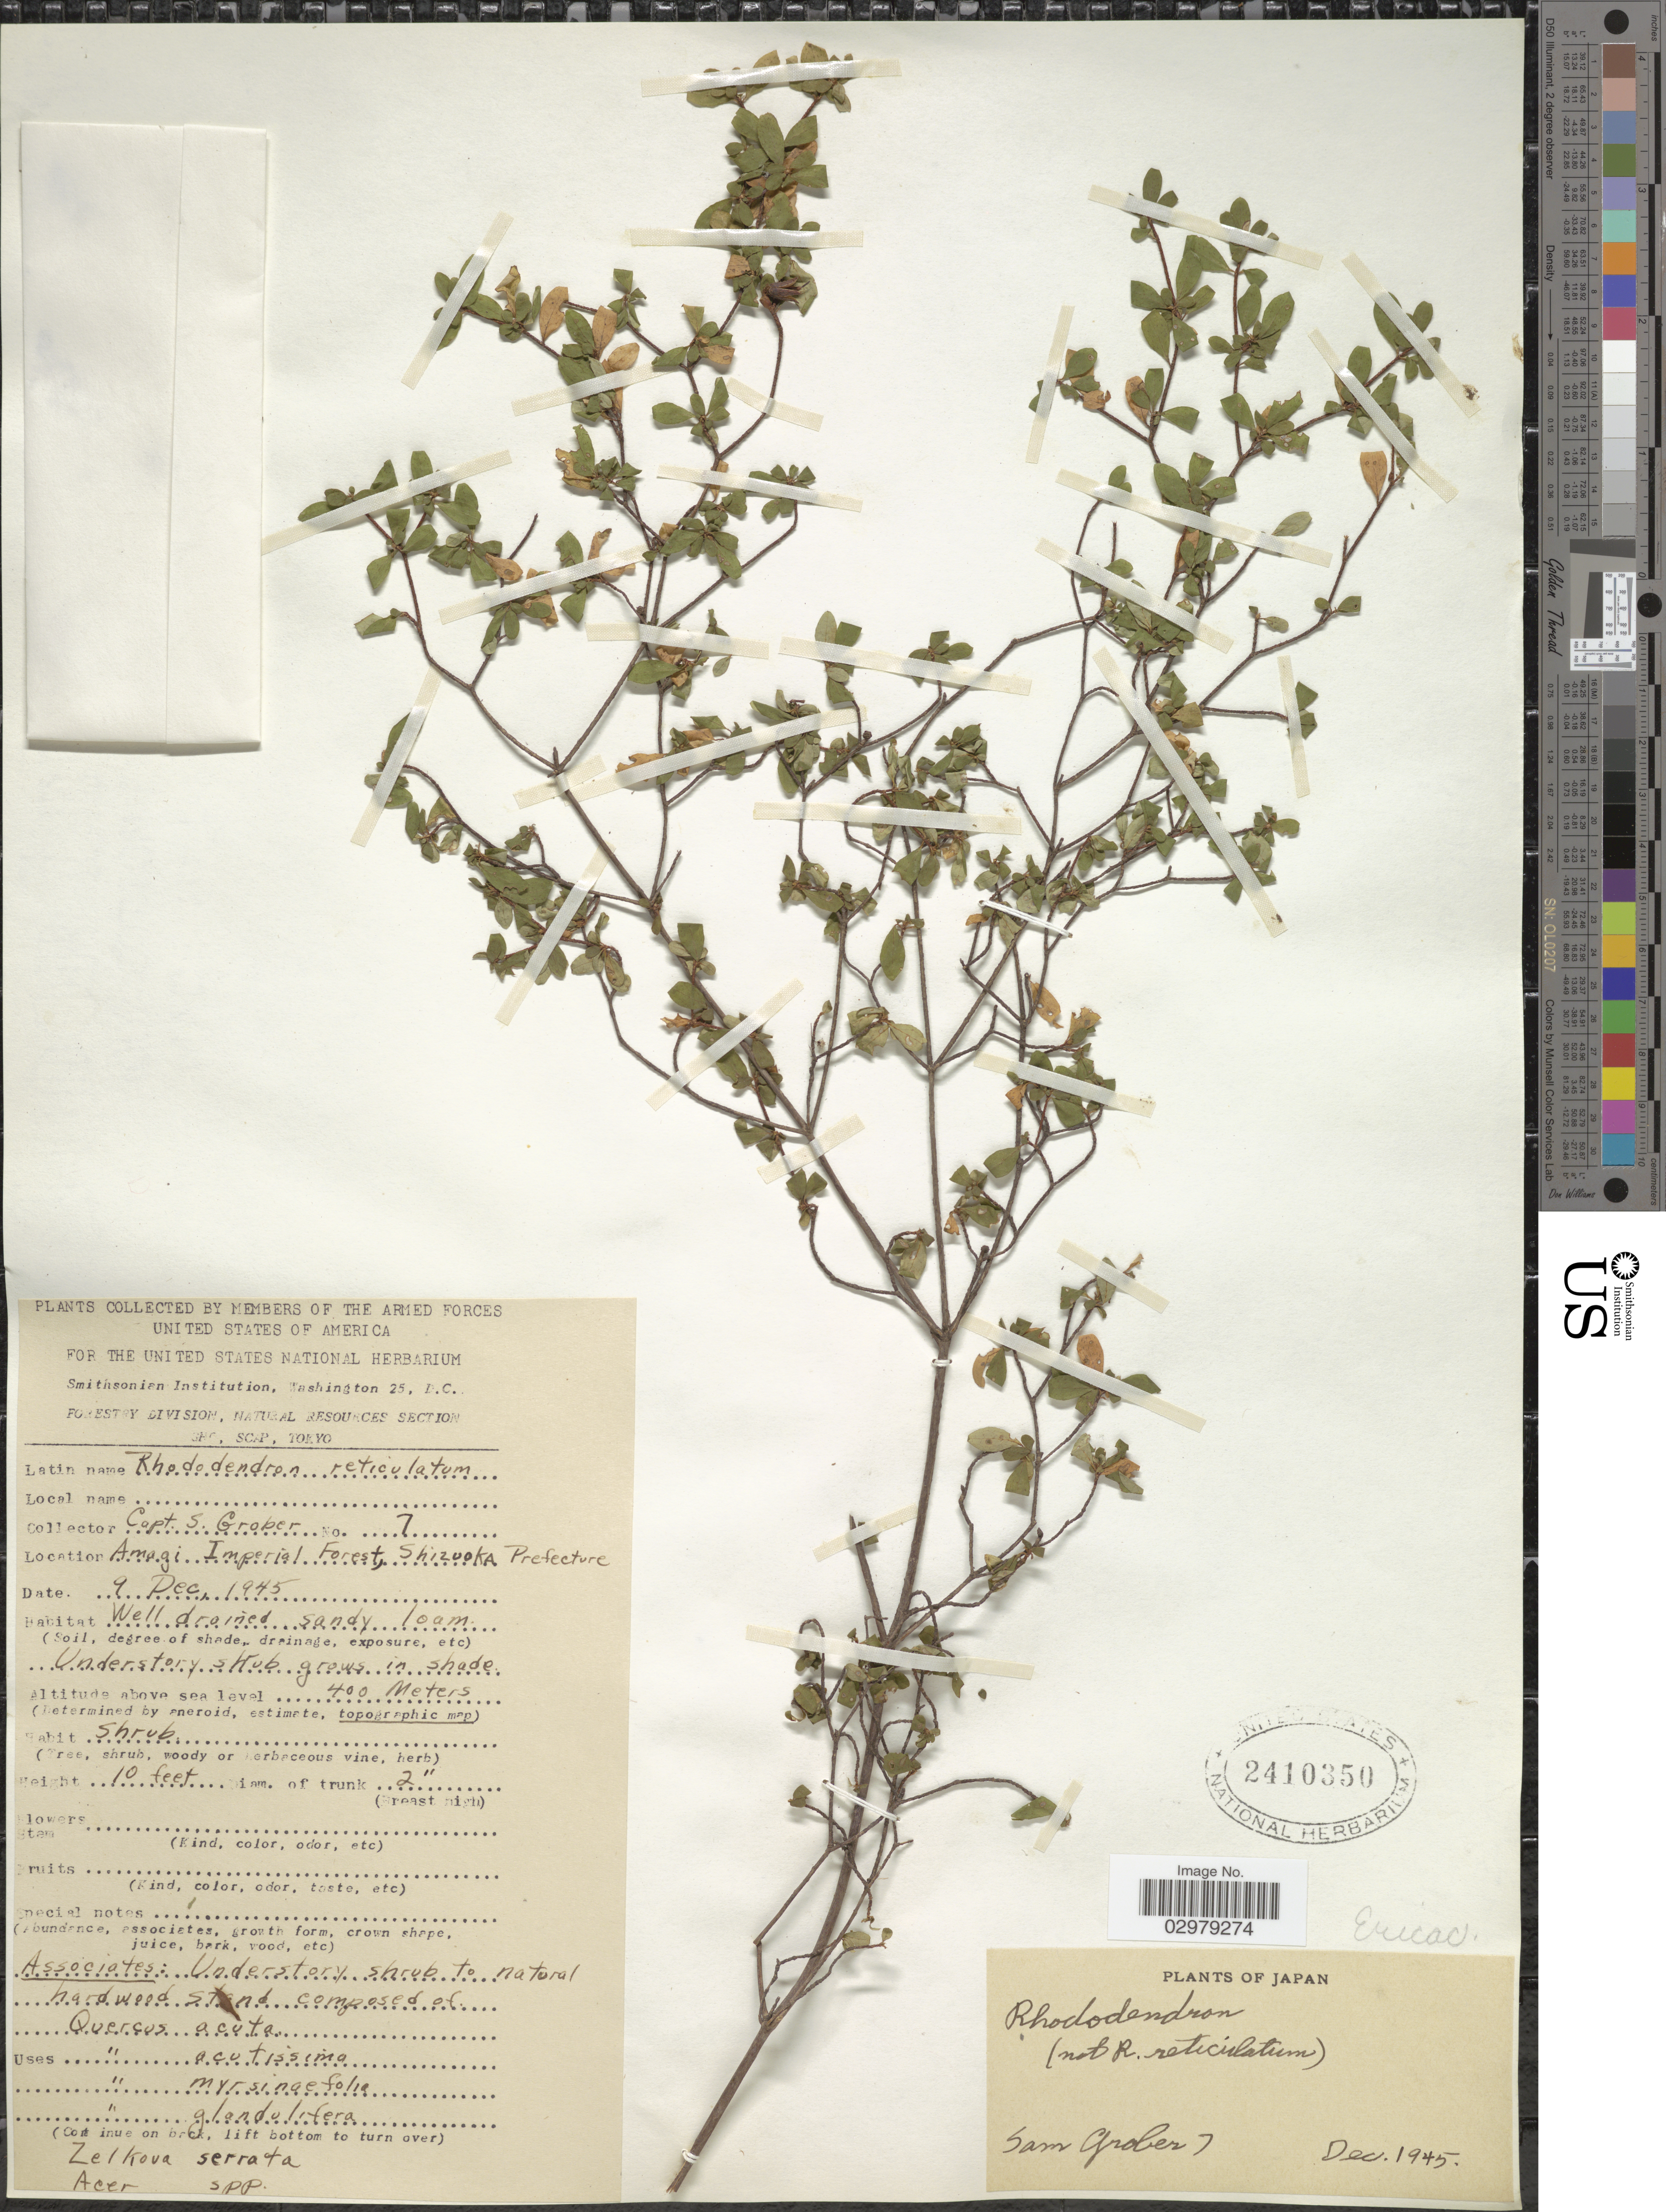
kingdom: Plantae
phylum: Tracheophyta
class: Magnoliopsida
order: Ericales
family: Ericaceae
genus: Rhododendron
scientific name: Rhododendron sp.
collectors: S. Grober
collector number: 7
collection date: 1945-12-09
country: Japan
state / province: Sizuoka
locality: Amagi Imperial Forest, Shizuoka Prefecture.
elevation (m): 400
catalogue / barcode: US 2410350